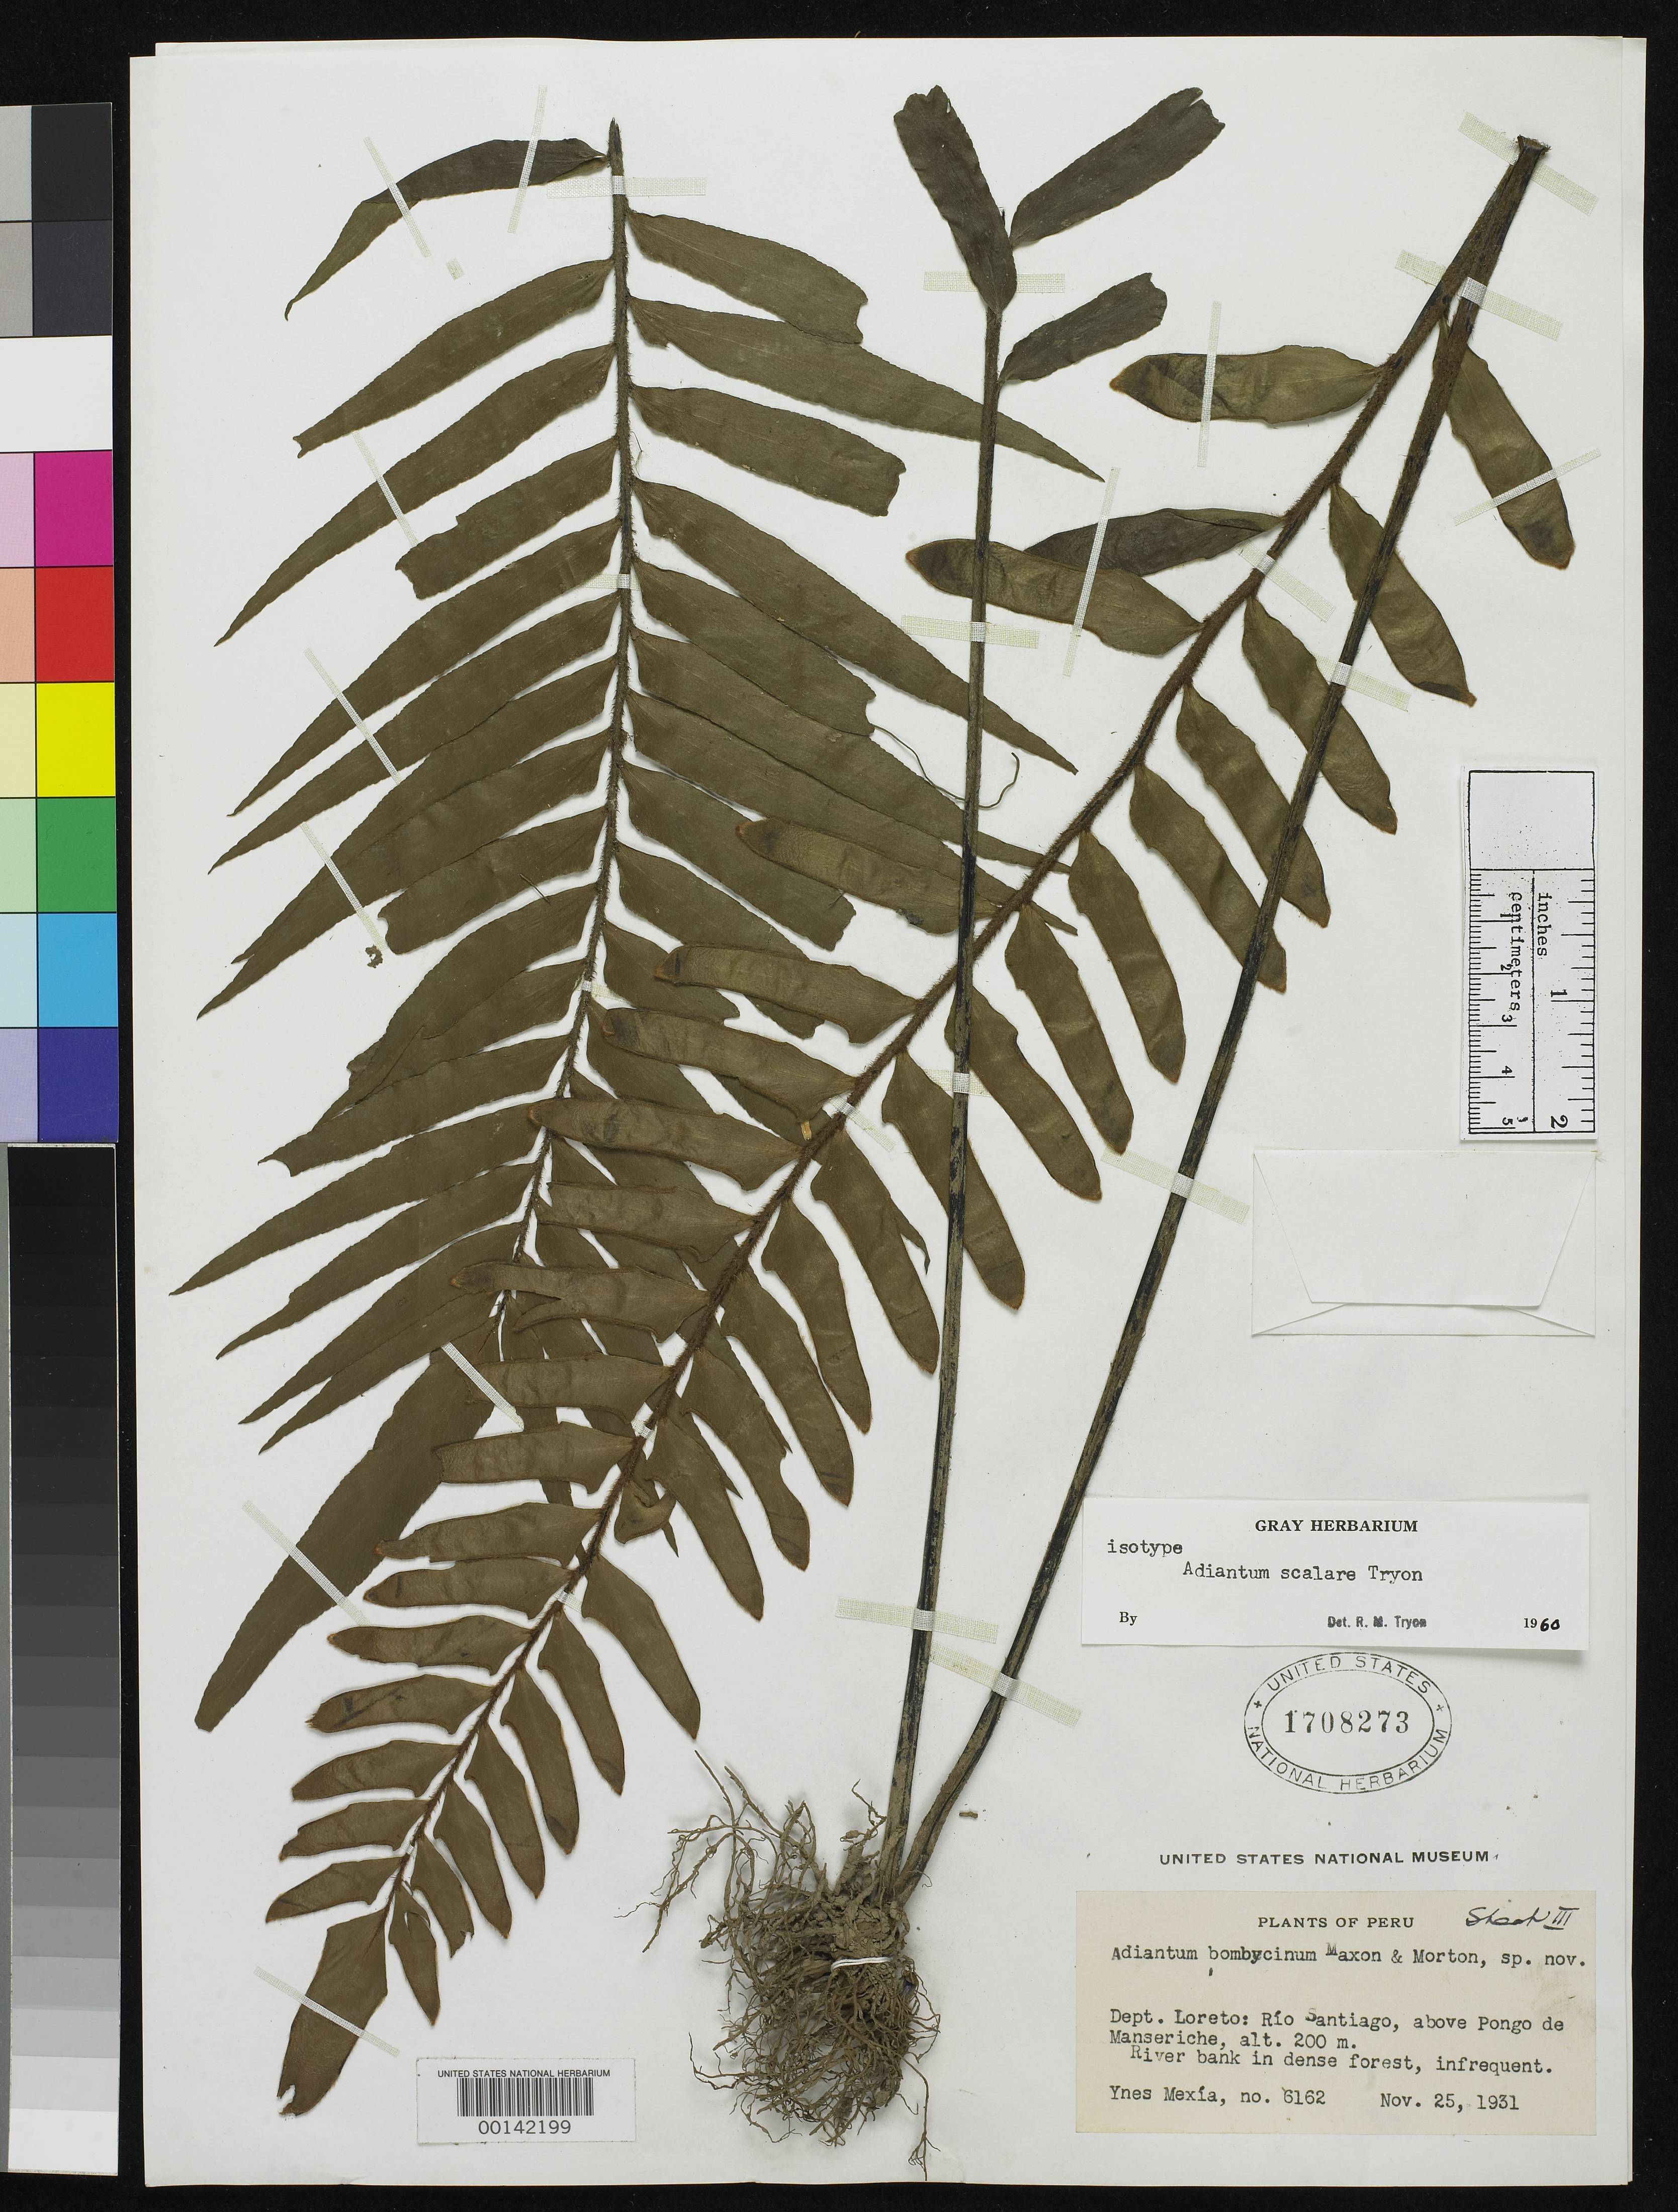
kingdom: Plantae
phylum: Tracheophyta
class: Polypodiopsida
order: Polypodiales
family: Pteridaceae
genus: Adiantum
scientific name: Adiantum scalare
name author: R.M. Tryon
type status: Isotype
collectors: Y. Mexia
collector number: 6162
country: Peru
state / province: San Martín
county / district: Mariscal Cáceres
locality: Rio Huallaga, margen Derecha del; Balsa Probana; dtto. Tocache Nuevo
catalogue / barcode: US 1708273